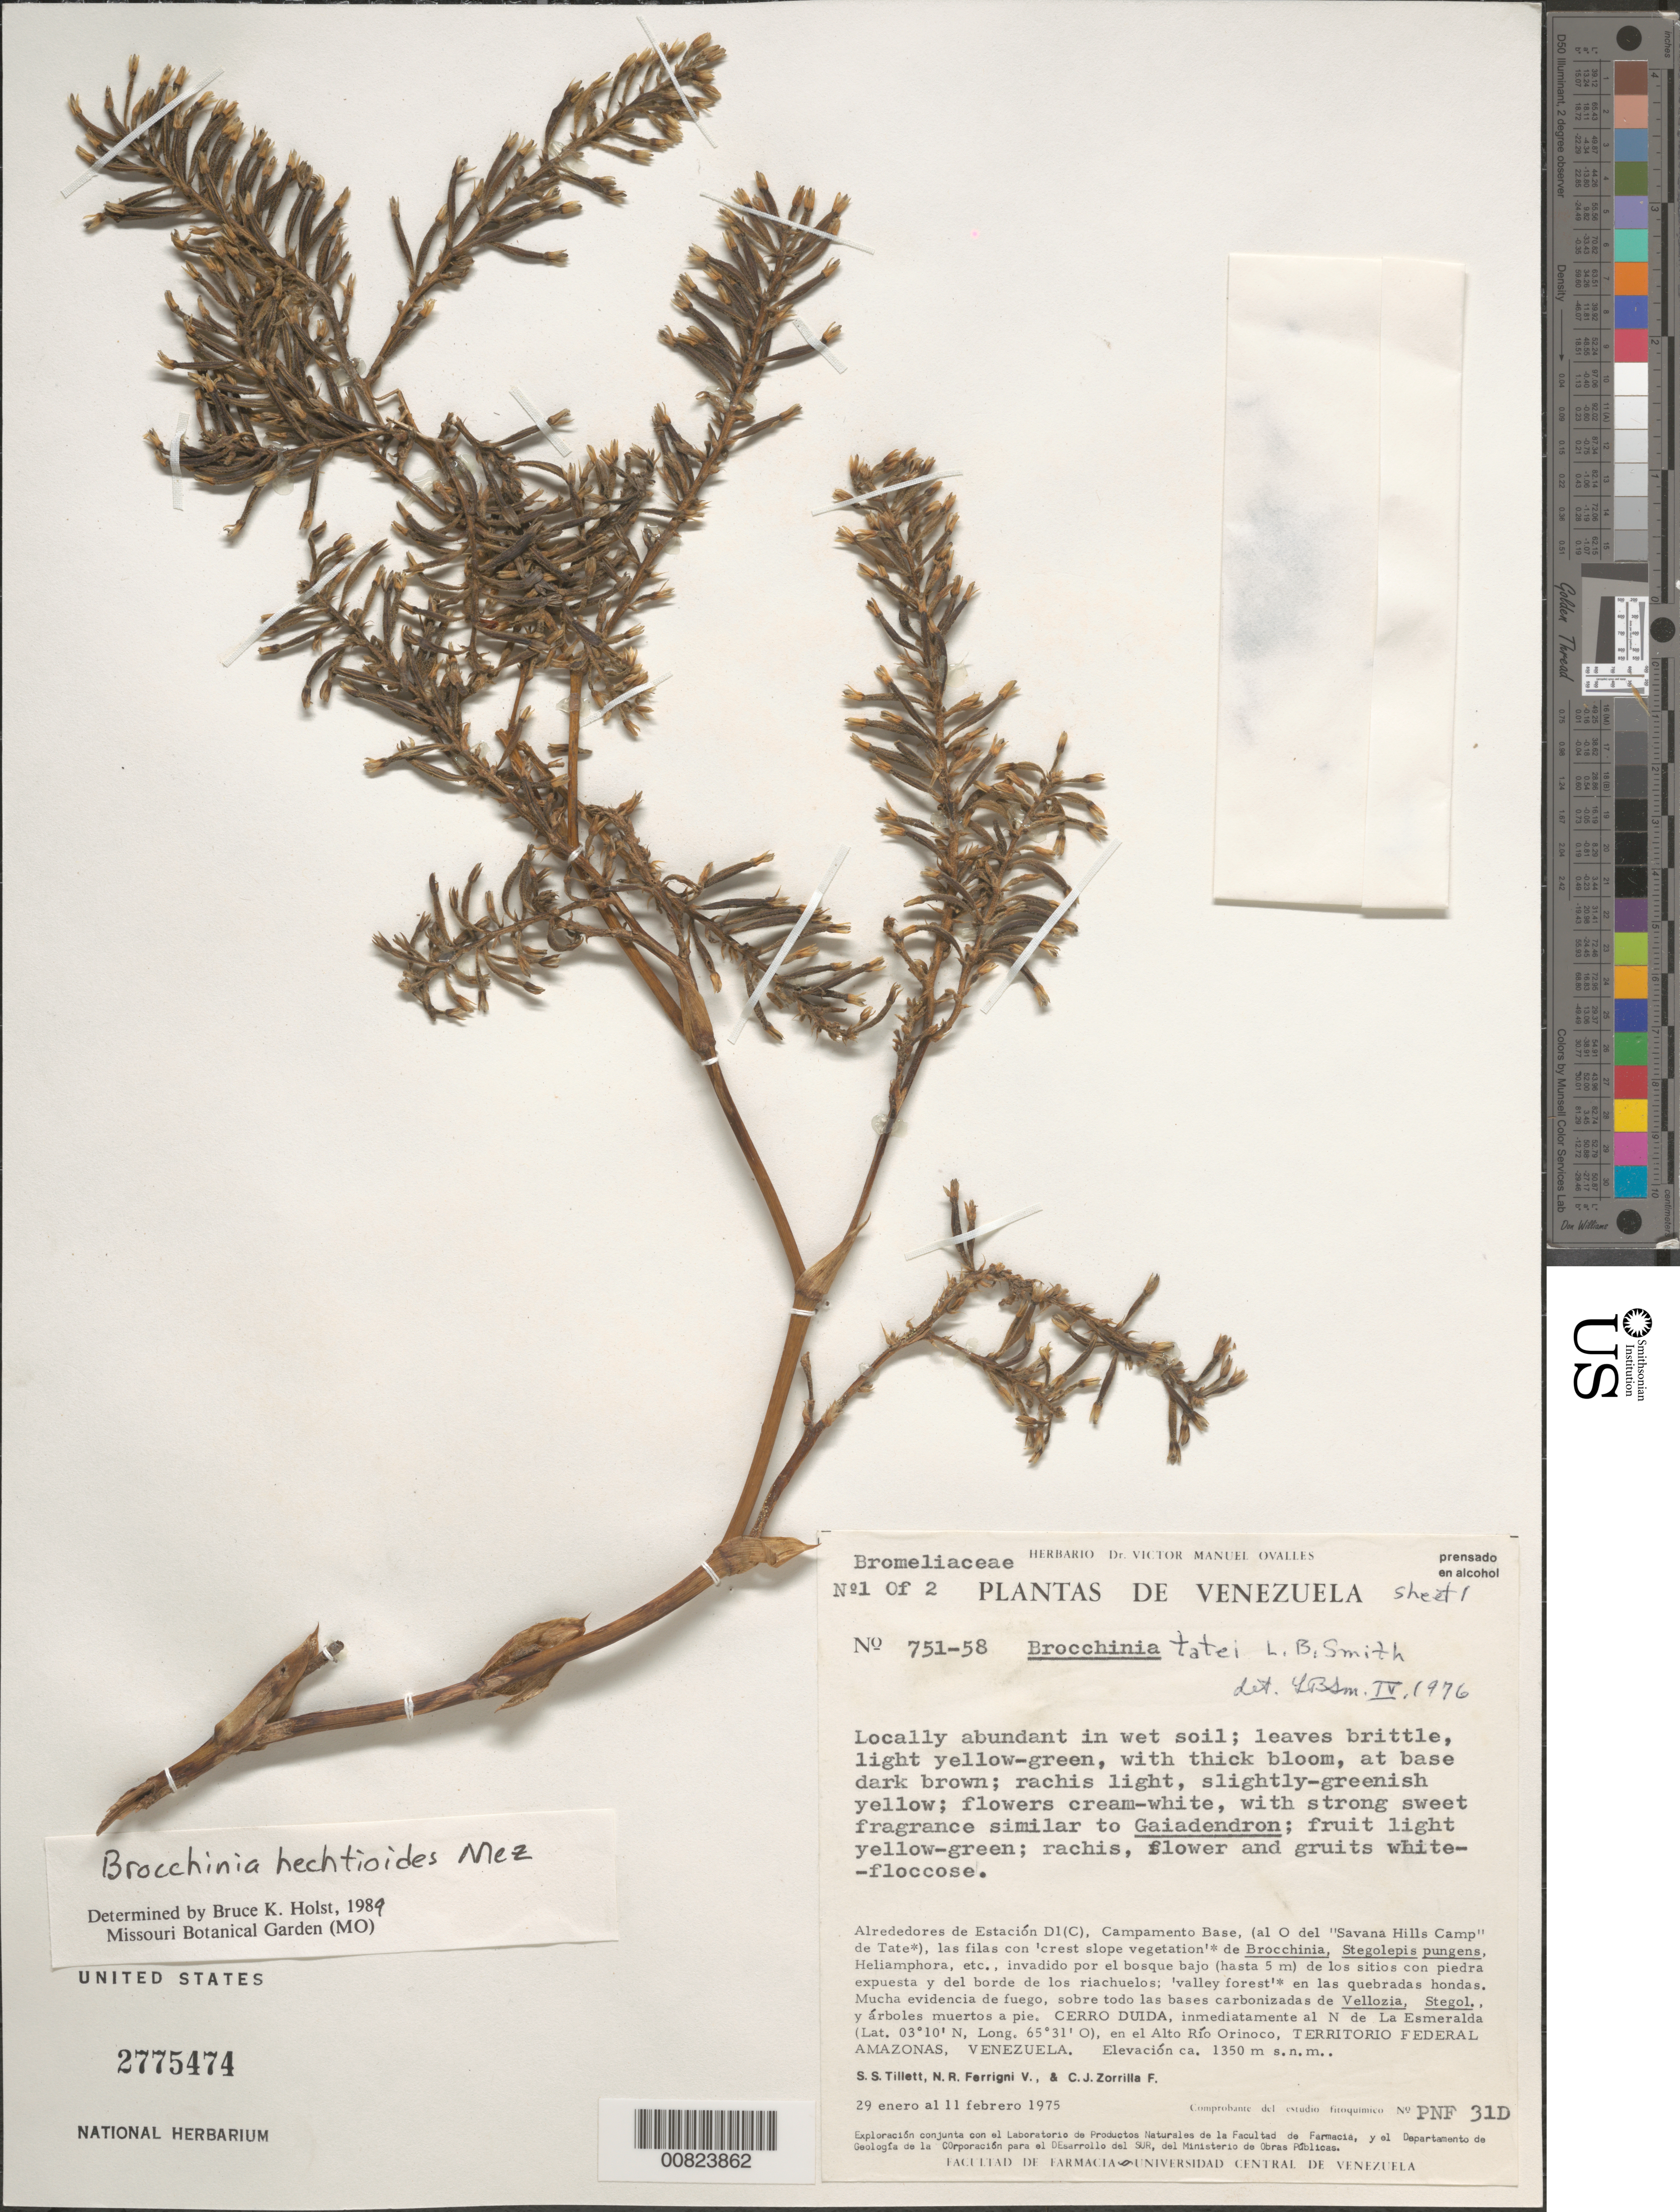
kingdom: Plantae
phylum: Tracheophyta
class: Liliopsida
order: Poales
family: Bromeliaceae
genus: Brocchinia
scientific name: Brocchinia hechtioides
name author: Mez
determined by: Holst, Bruce K.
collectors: S. S. Tillett, N. Ferrigni V. & C. Zorrilla F.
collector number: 751 58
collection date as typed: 29-Jan-75 to 11-Feb-75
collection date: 1975-01-29/1975-02-11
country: Venezuela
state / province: Amazonas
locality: Cerro Duida, N de Esmeralda, Alto Río Orinoco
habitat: Wet soil; in crest slope vegetation, invadido por el bosque bajo de los sitios con piedra expuesta y del borde de los riachuelos; "valley forest"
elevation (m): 1350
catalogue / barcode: US 2775474